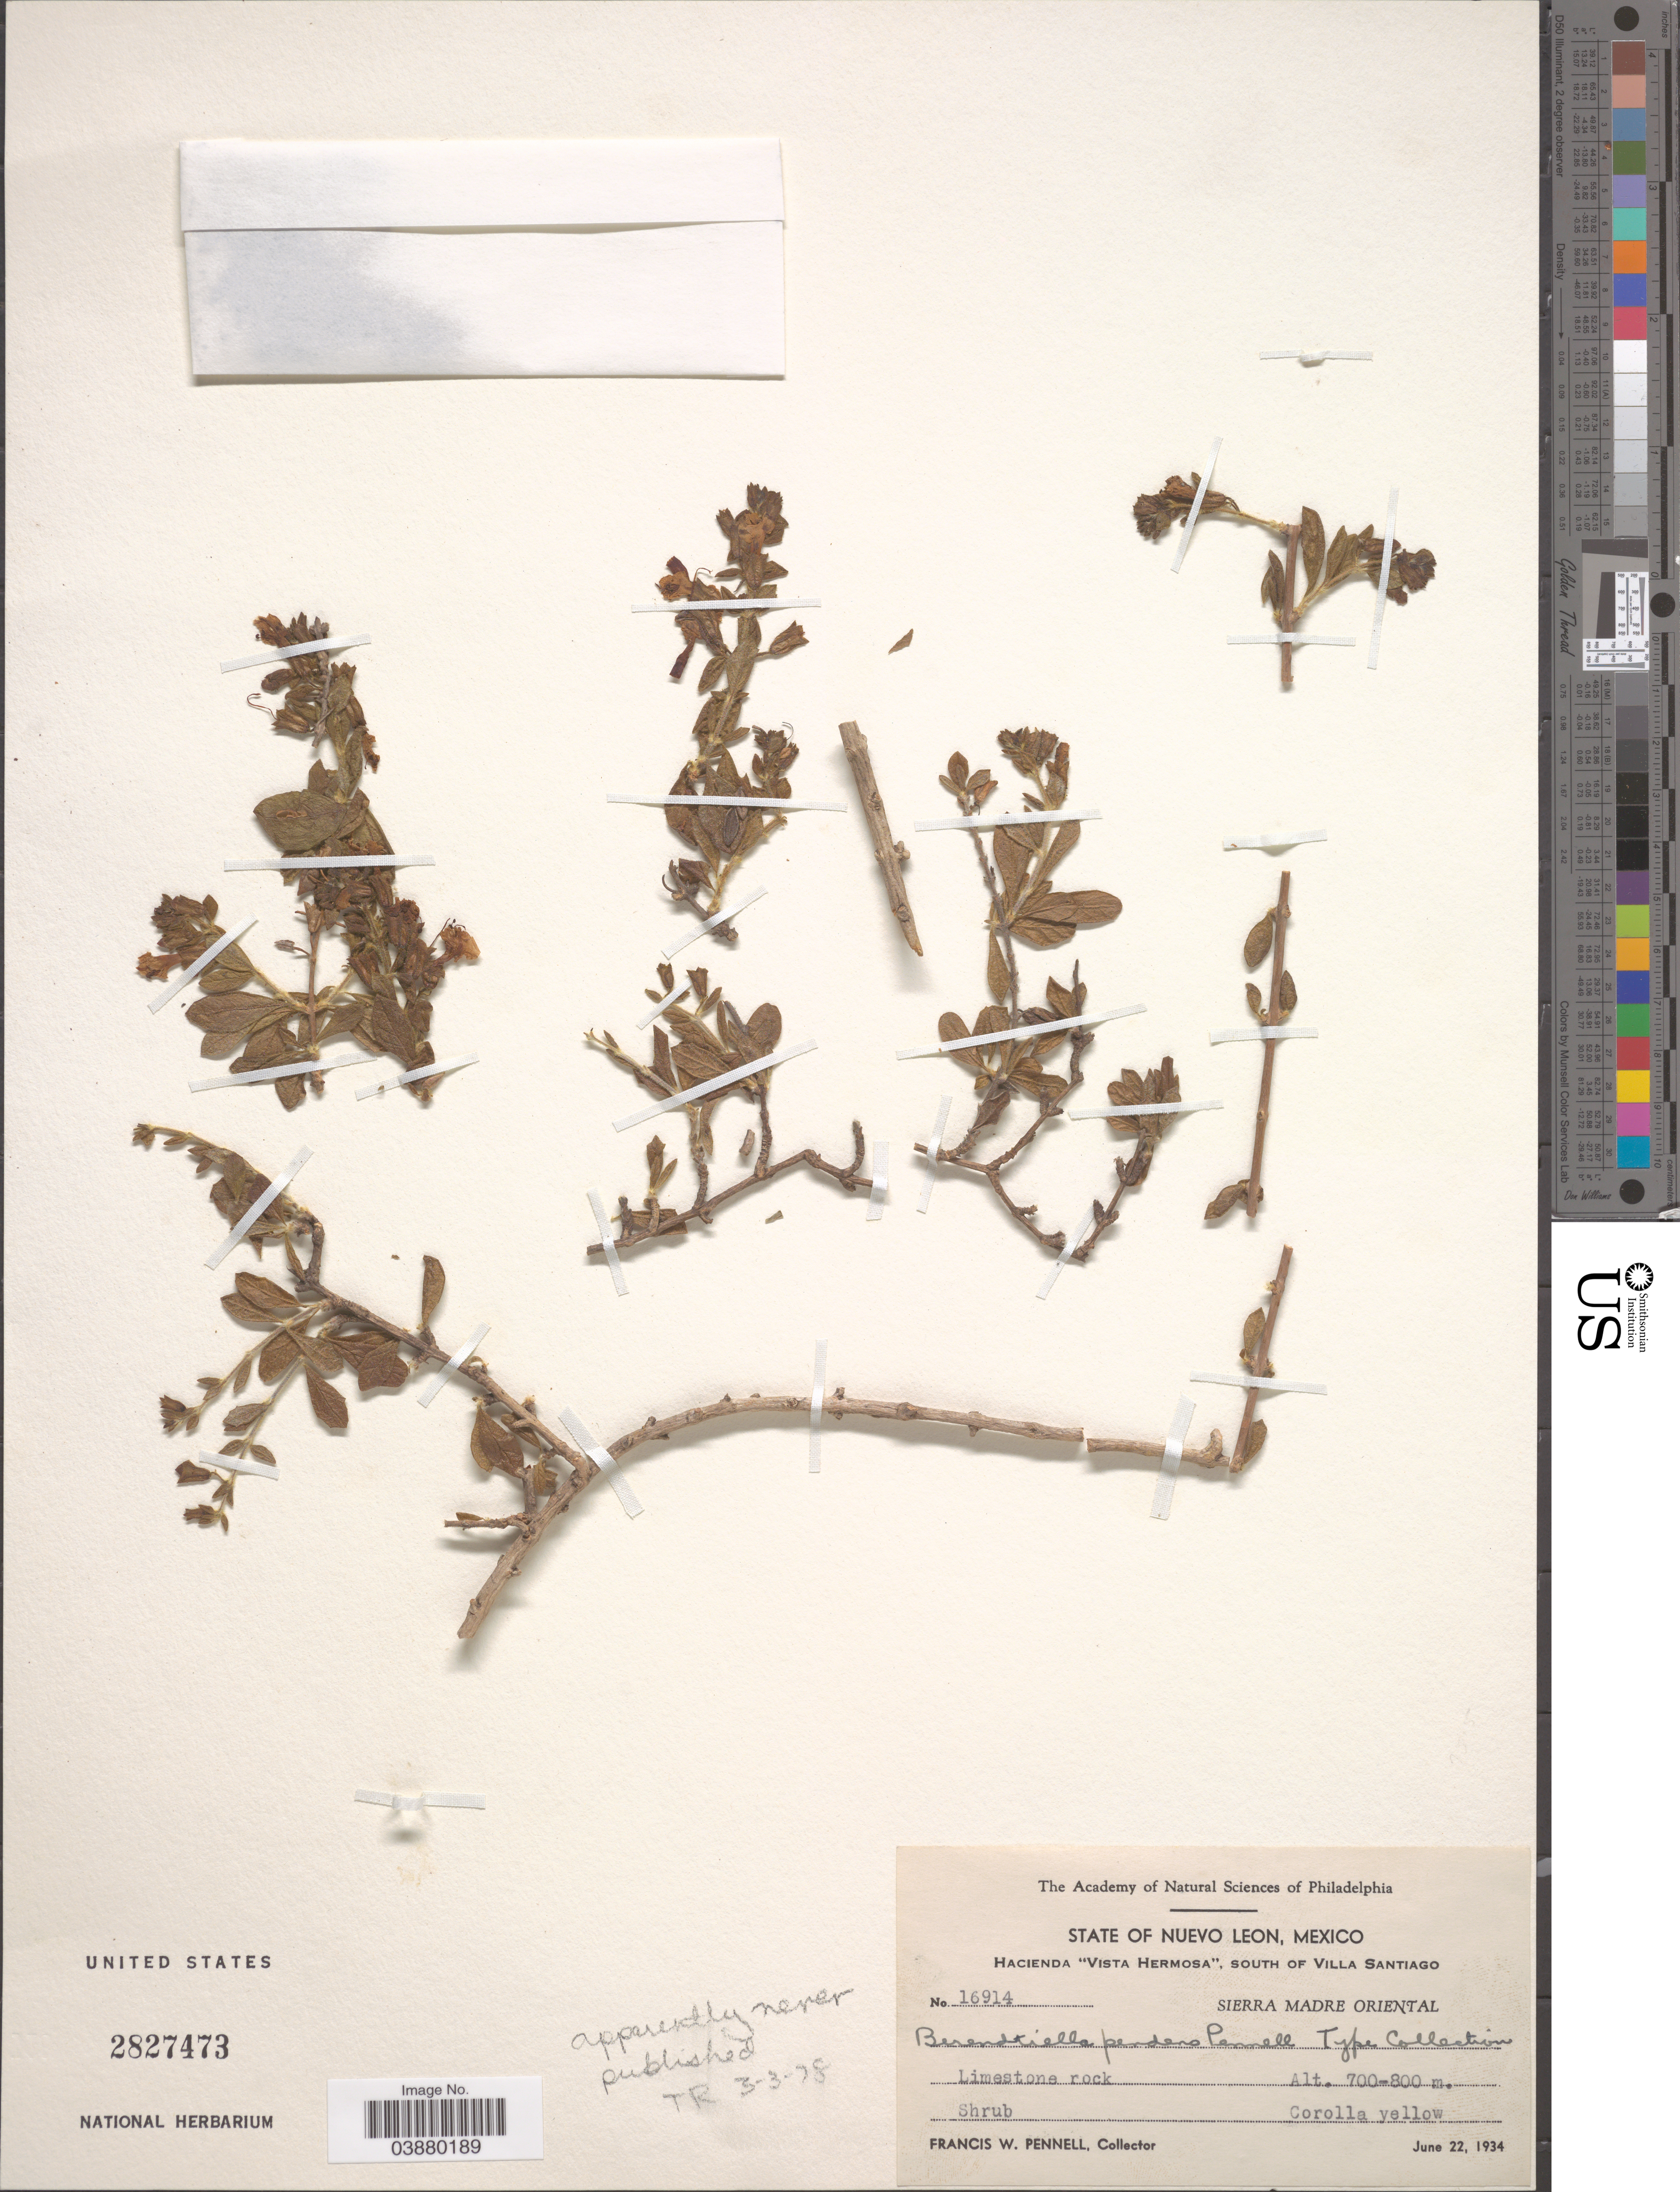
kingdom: Plantae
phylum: Tracheophyta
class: Magnoliopsida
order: Lamiales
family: Phrymaceae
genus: Hemichaena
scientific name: Hemichaena sp.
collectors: F. W. Pennell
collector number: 16914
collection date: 1934-06-22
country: Mexico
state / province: Nuevo León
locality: Hacienda "Vista Hermosa", south of Villa Santiago. Sierra Madre Oriental.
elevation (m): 700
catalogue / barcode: US 2827473